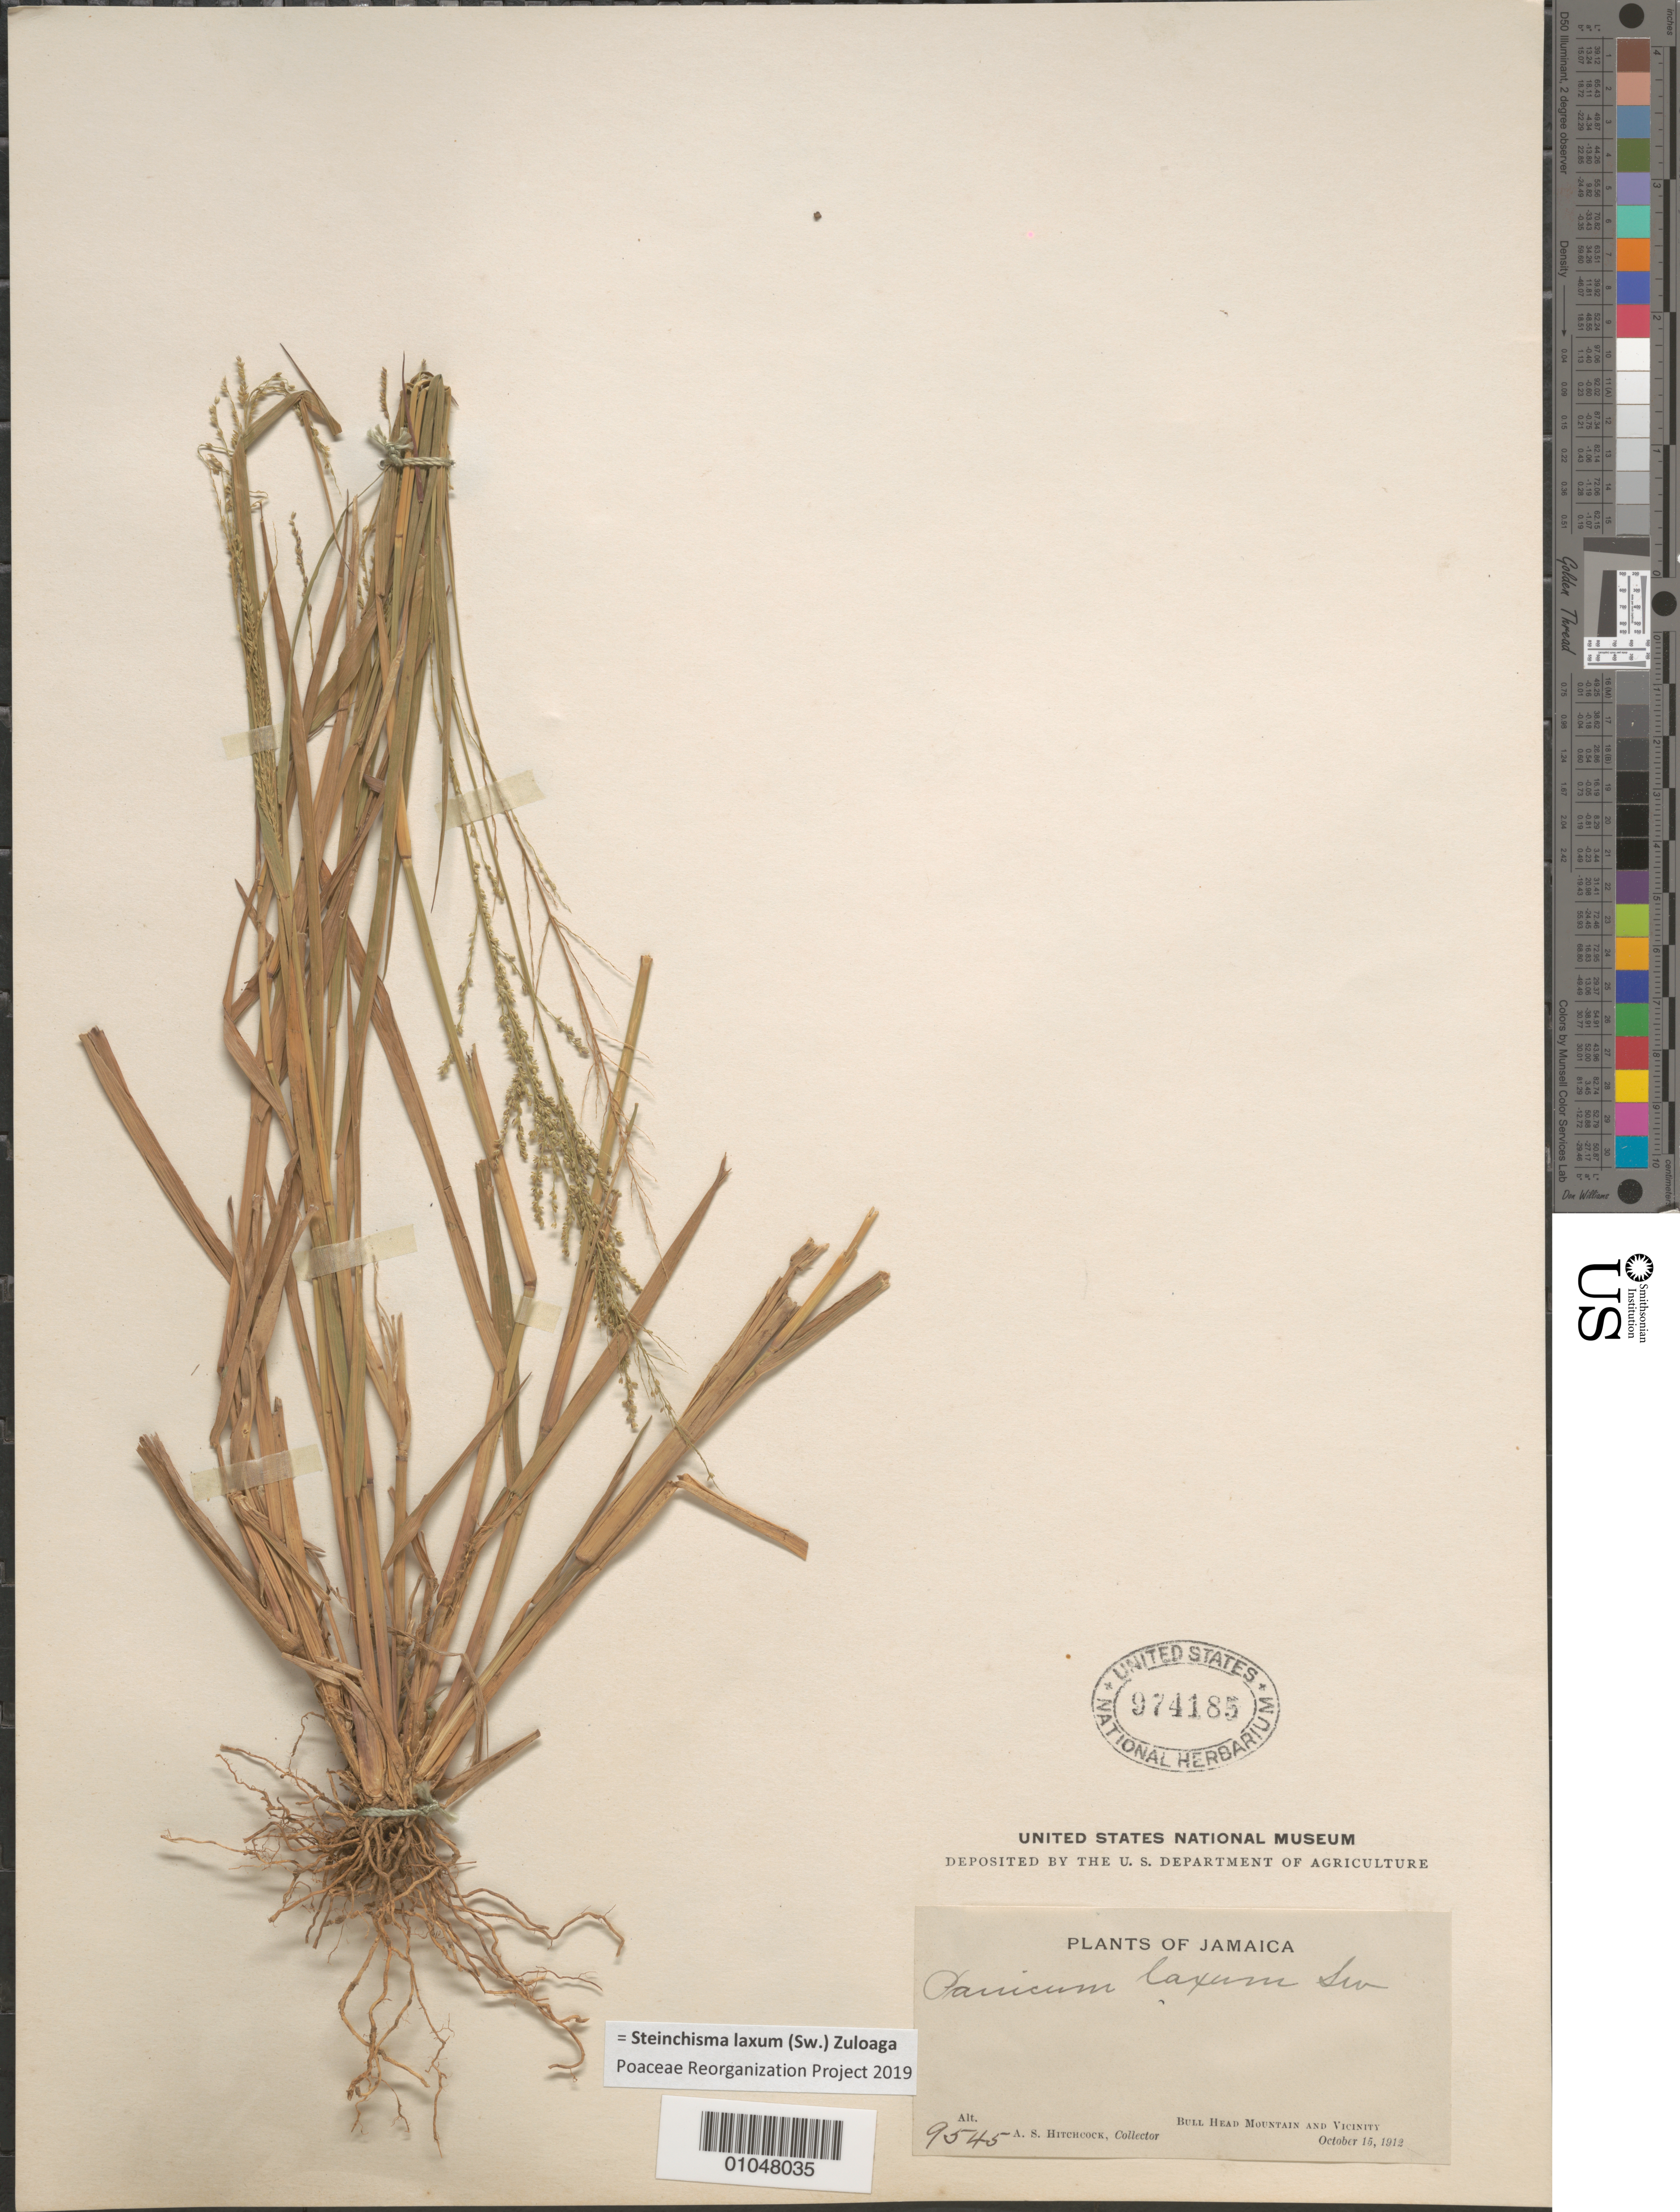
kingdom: Plantae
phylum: Tracheophyta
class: Liliopsida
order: Poales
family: Poaceae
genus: Panicum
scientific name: Panicum laxum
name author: Sw.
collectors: A. S. Hitchcock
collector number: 9545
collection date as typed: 15 Oct 1912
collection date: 1912-10-15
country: Jamaica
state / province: Clarendon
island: Jamaica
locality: Bull Head Mtn. and vic.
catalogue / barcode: US 974185